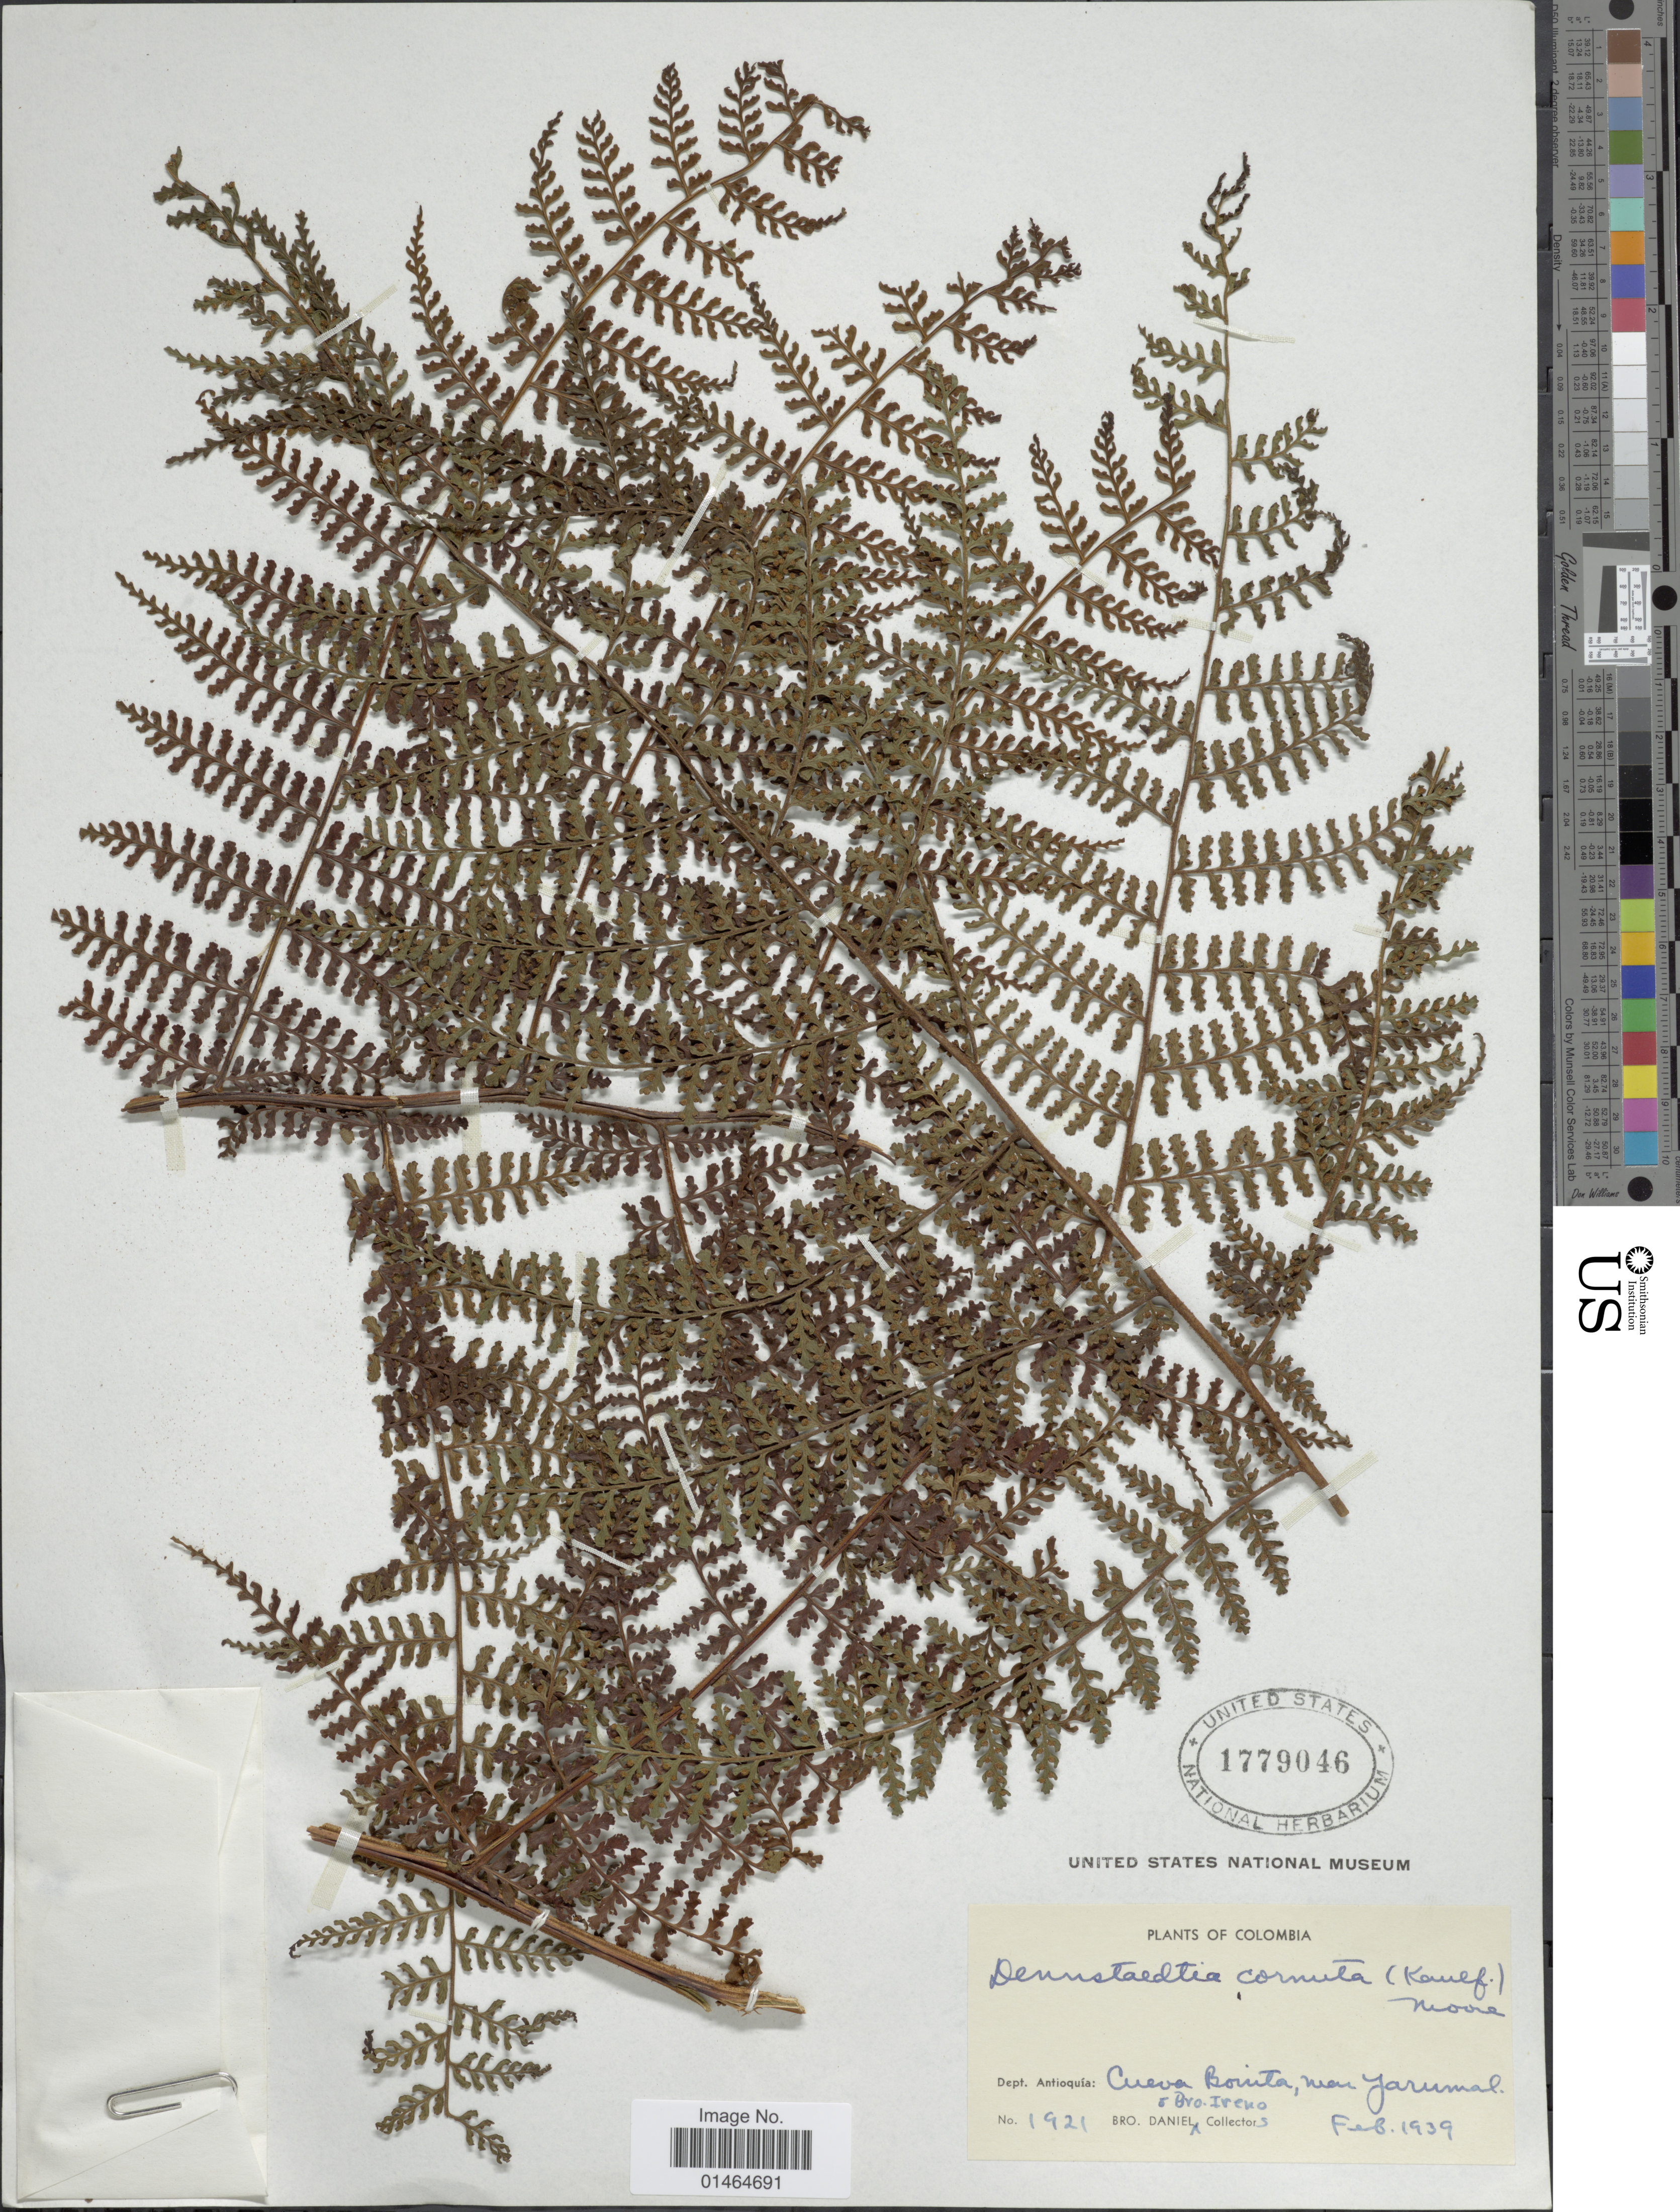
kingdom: Plantae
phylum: Tracheophyta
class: Polypodiopsida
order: Polypodiales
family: Dennstaedtiaceae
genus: Dennstaedtia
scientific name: Dennstaedtia dissecta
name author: (Sw.) T. Moore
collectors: Bro. Daniel & Ireno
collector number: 1921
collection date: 1939-02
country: Colombia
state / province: Antioquia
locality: Cueva Bonita, near Yarumal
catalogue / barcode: US 1779046